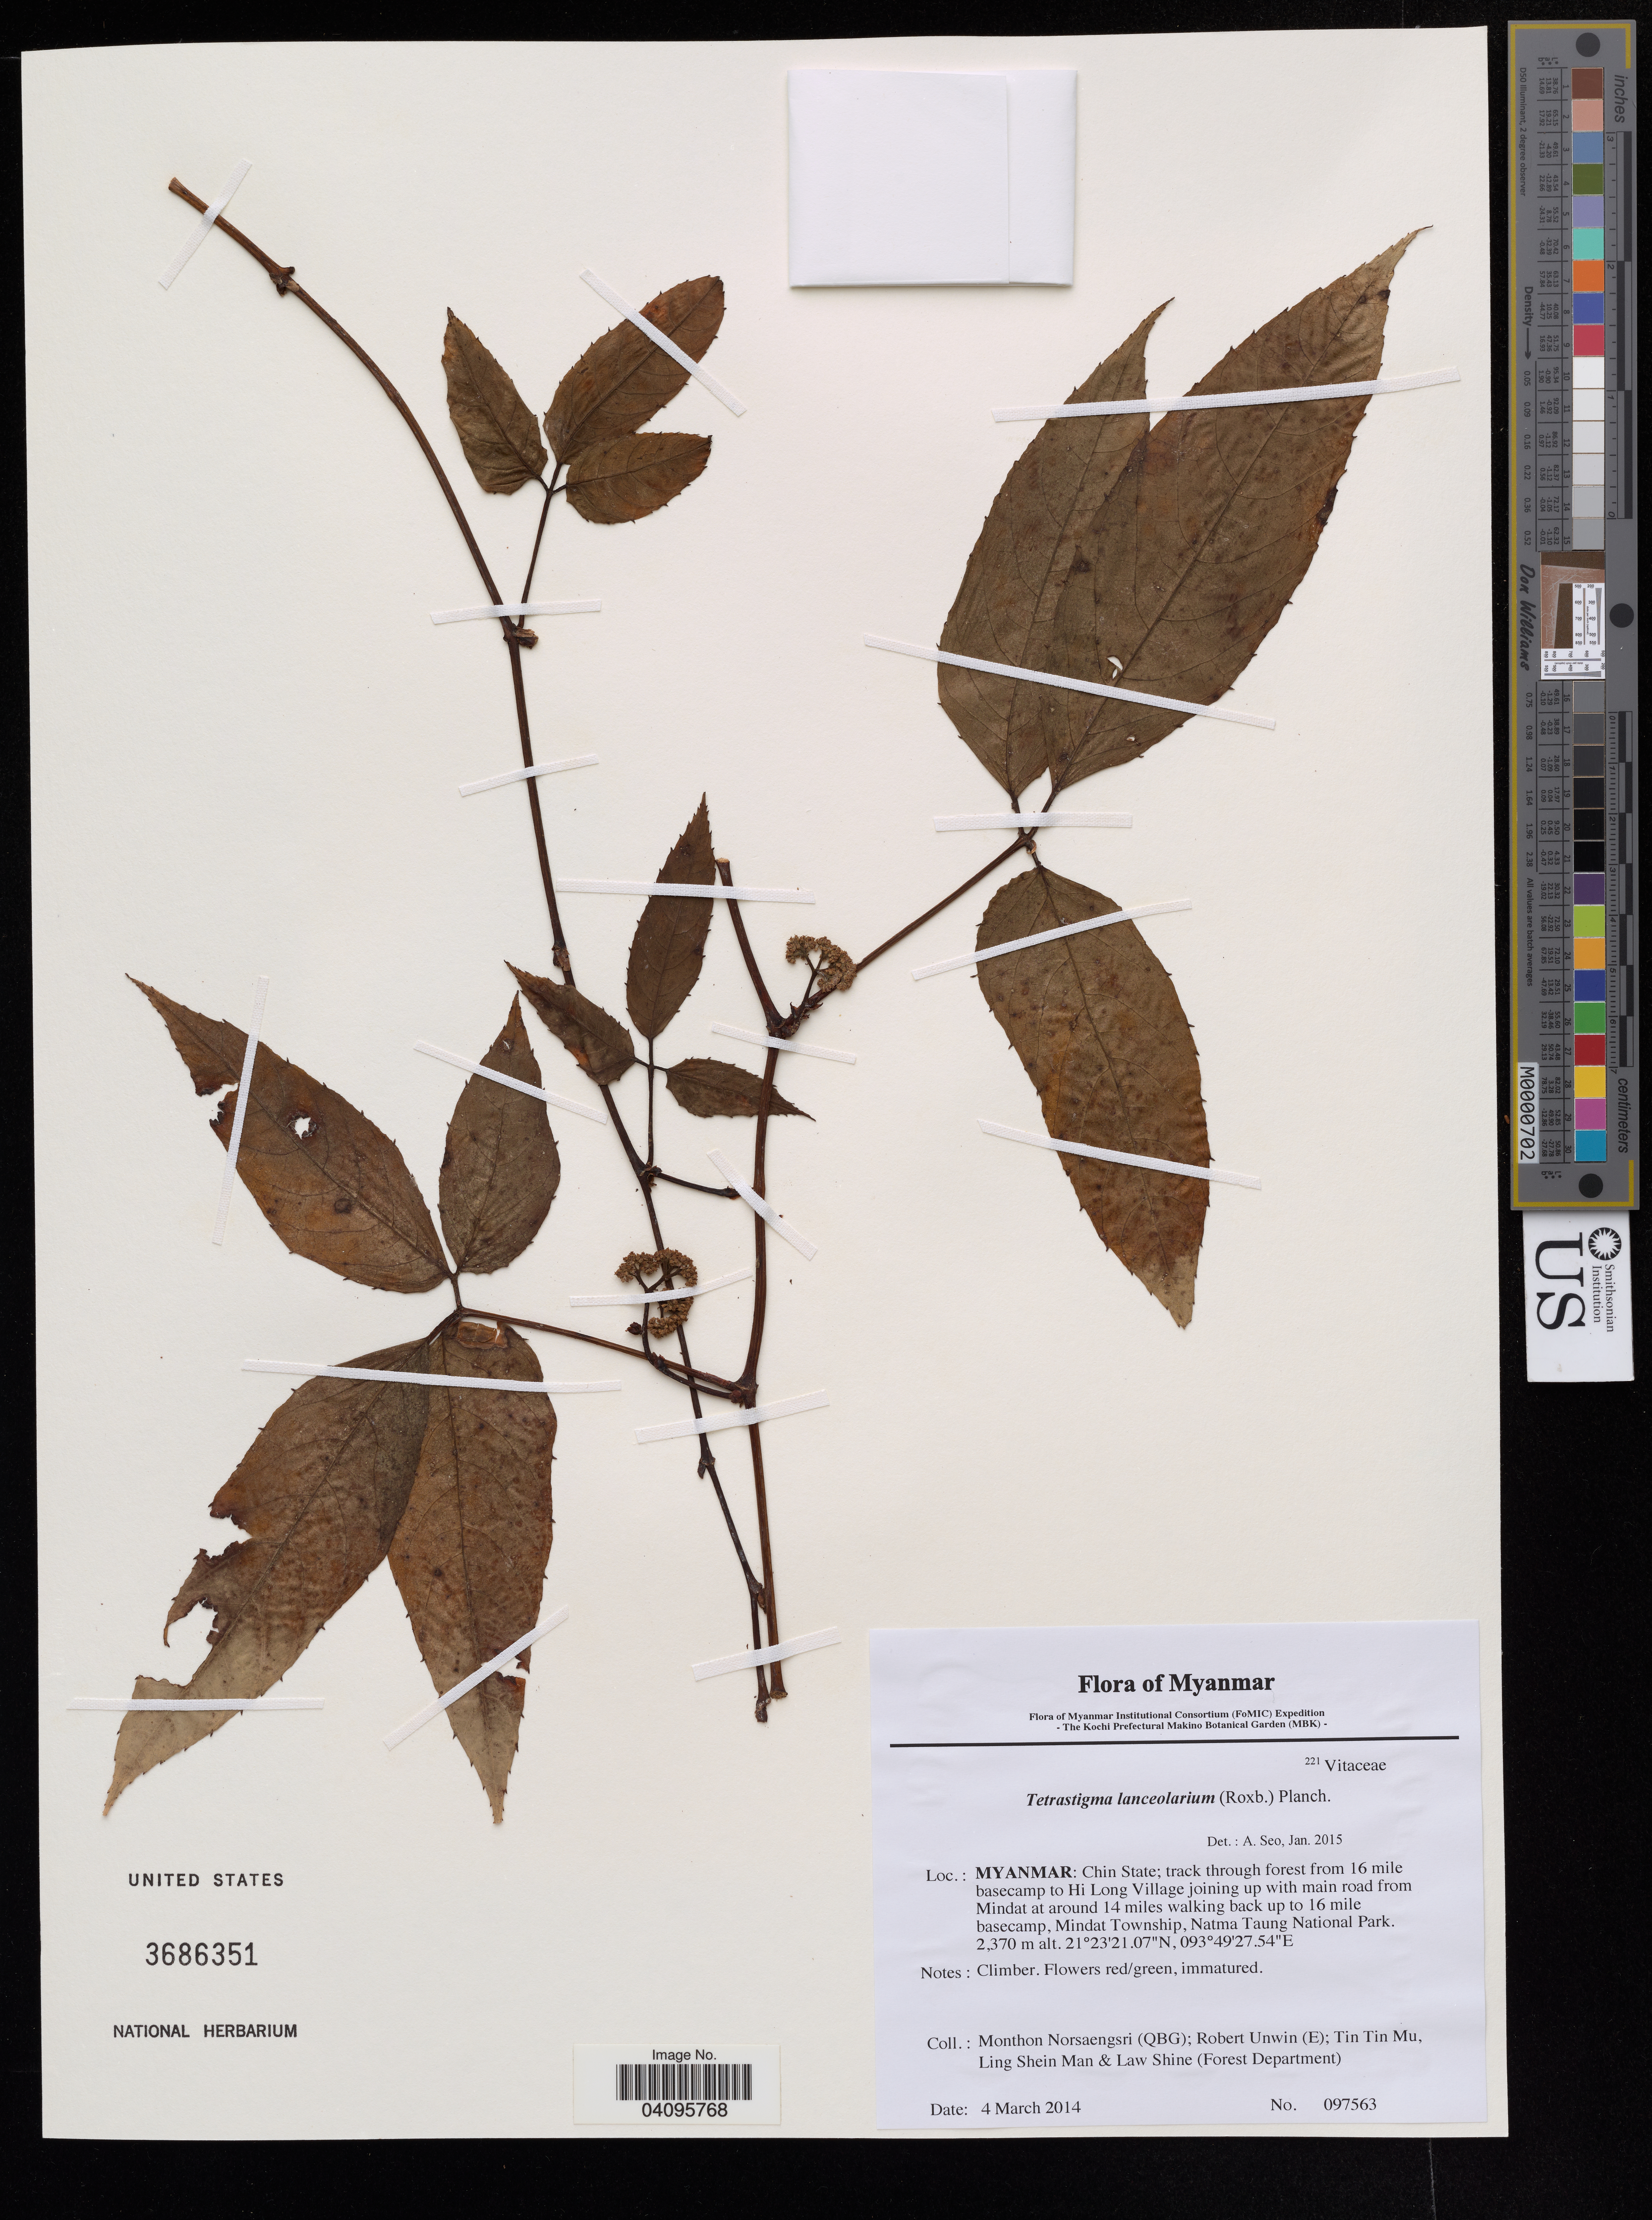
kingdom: Plantae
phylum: Tracheophyta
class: Magnoliopsida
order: Vitales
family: Vitaceae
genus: Tetrastigma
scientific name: Tetrastigma lanceolarium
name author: (Roxb.) Planch.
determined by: Seo, A.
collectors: M. Norsaengsri, R. Unwin, Tin Tin Mu, Ling Shein Man & L. Shine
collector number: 097563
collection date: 2014-03-04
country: Myanmar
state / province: Chin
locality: Track through forest from 16 mile basecamp to Hi Long Village joining up with main road from Mindat at around 14 miles walking back up to 16 mile basecamp, Mindat Township, Natma Taung National Park.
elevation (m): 2354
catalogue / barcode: US 3686351